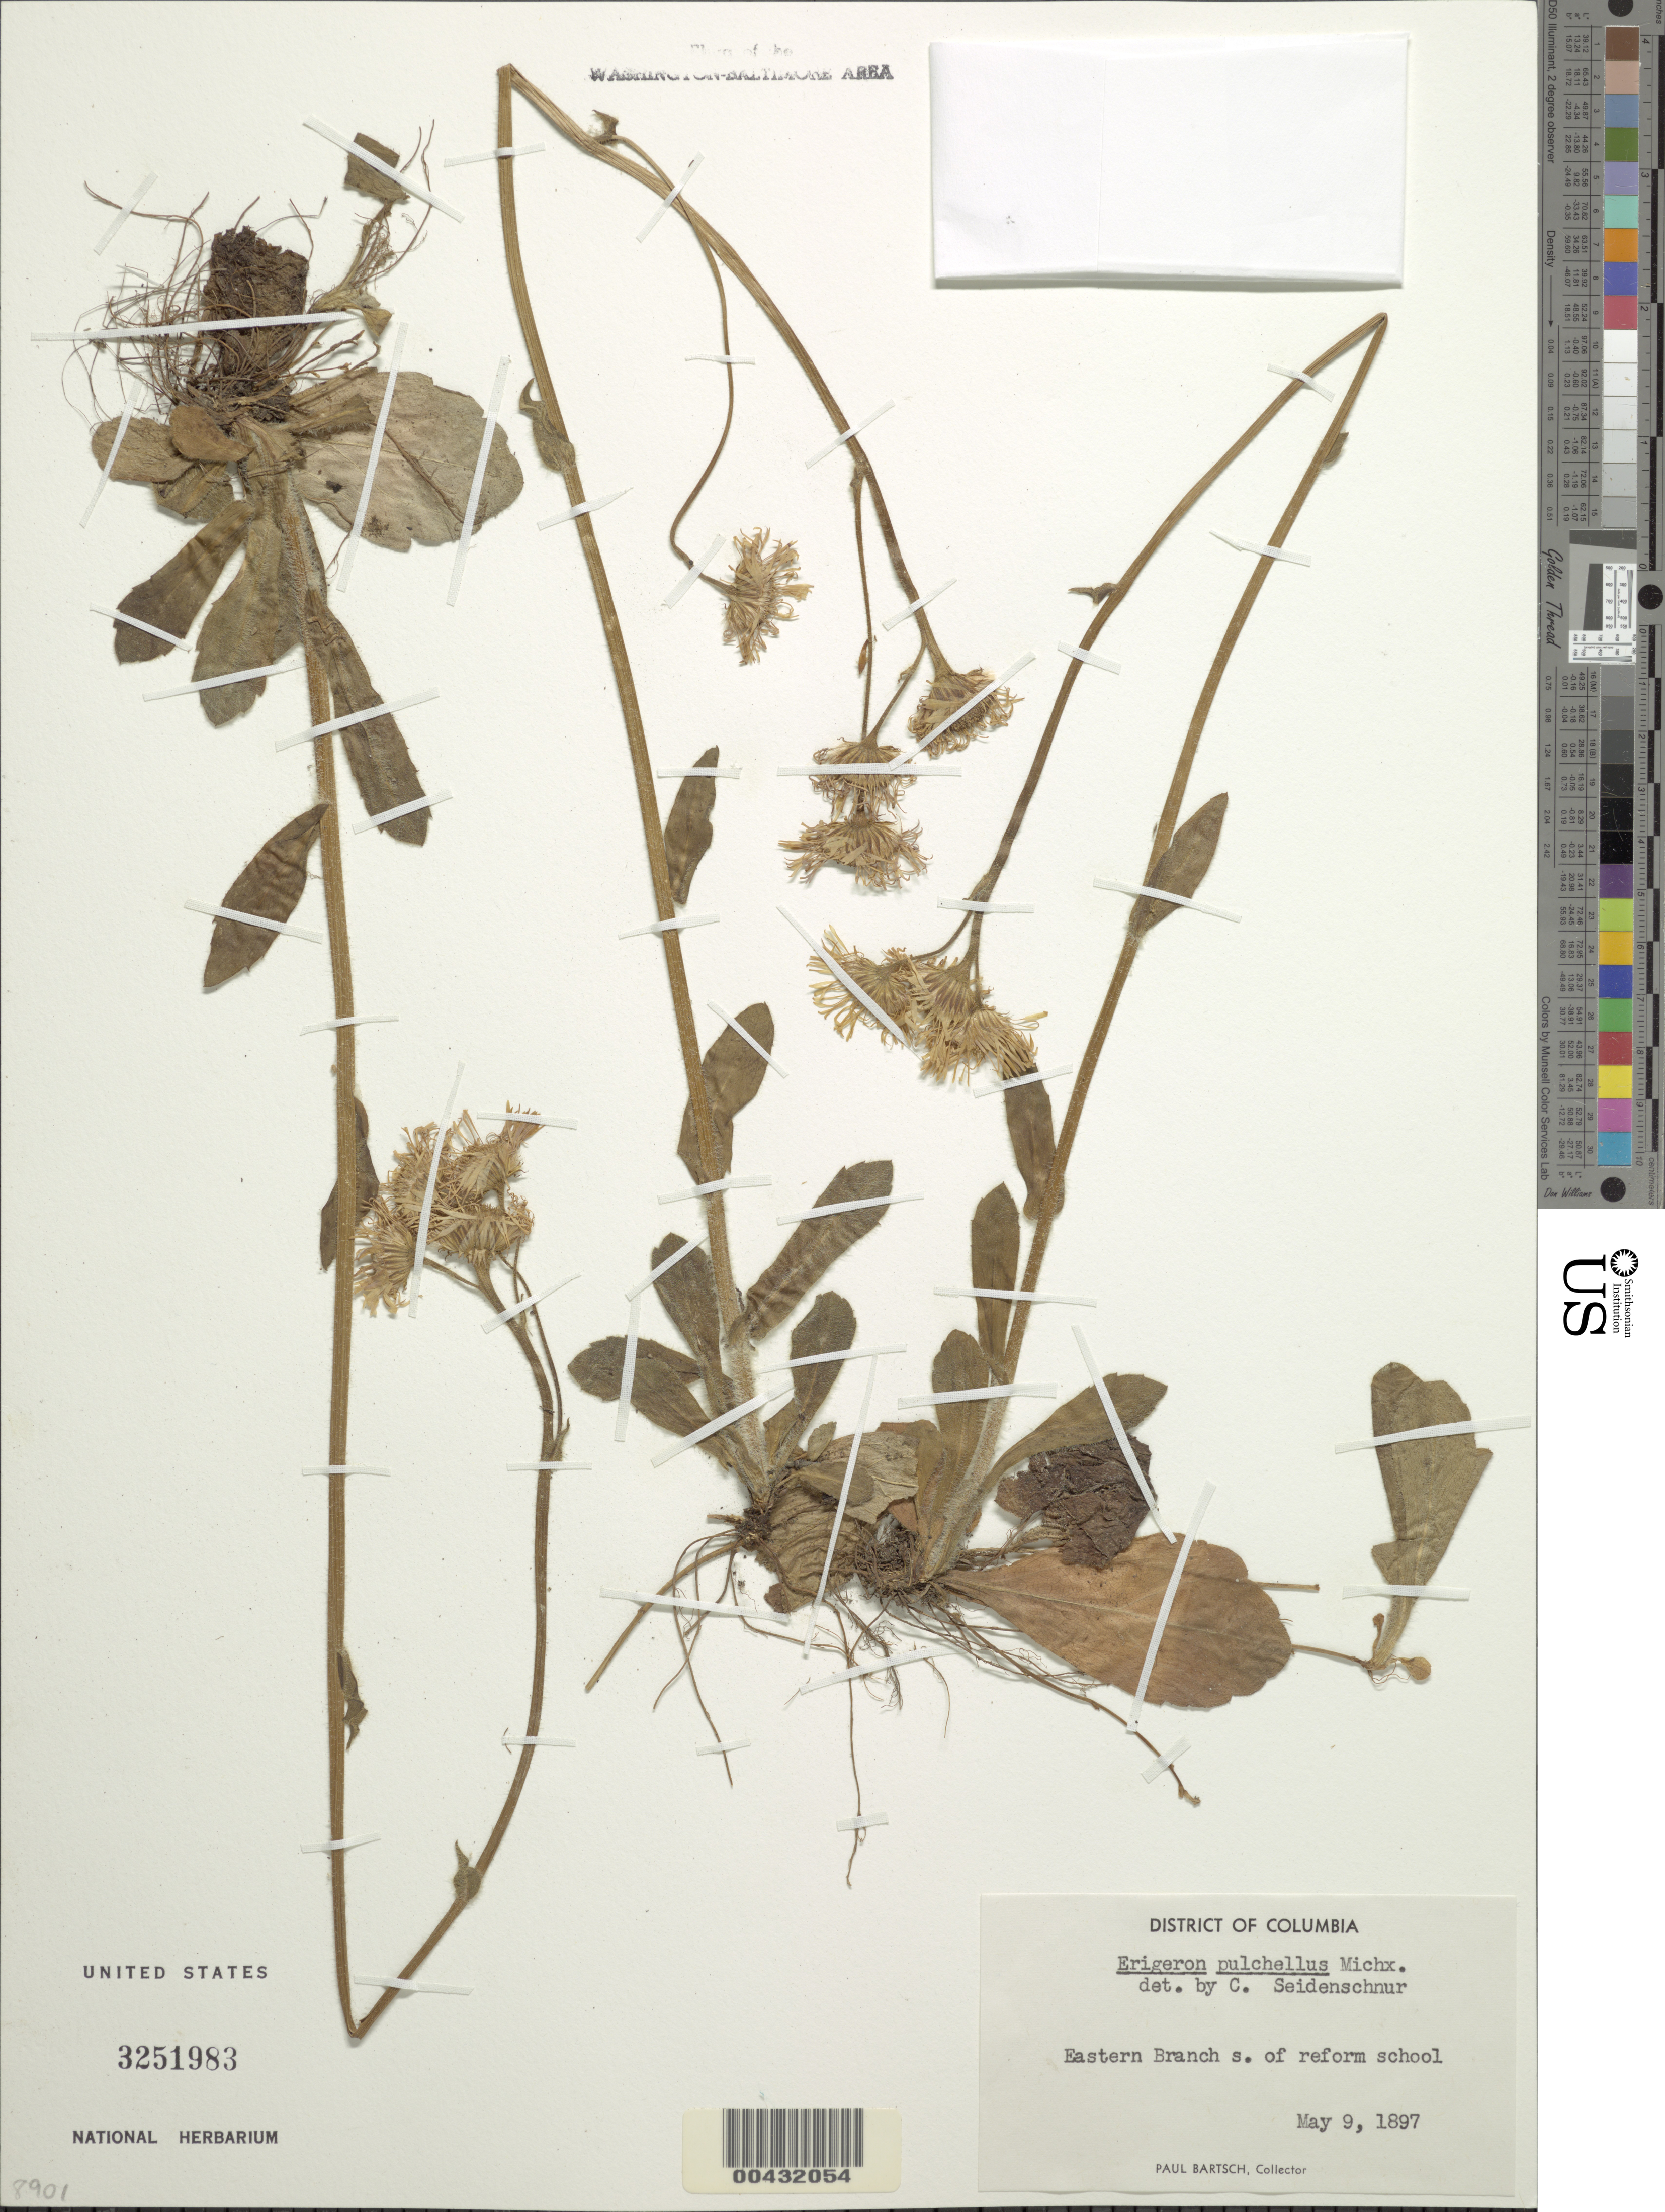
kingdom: Plantae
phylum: Tracheophyta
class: Magnoliopsida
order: Asterales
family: Asteraceae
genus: Erigeron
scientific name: Erigeron pulchellus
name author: Michx.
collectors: P. Bartsch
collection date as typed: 09 May 1897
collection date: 1897-05-09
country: United States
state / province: District of Columbia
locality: Eastern Branch S of Reform School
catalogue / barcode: US 3251983